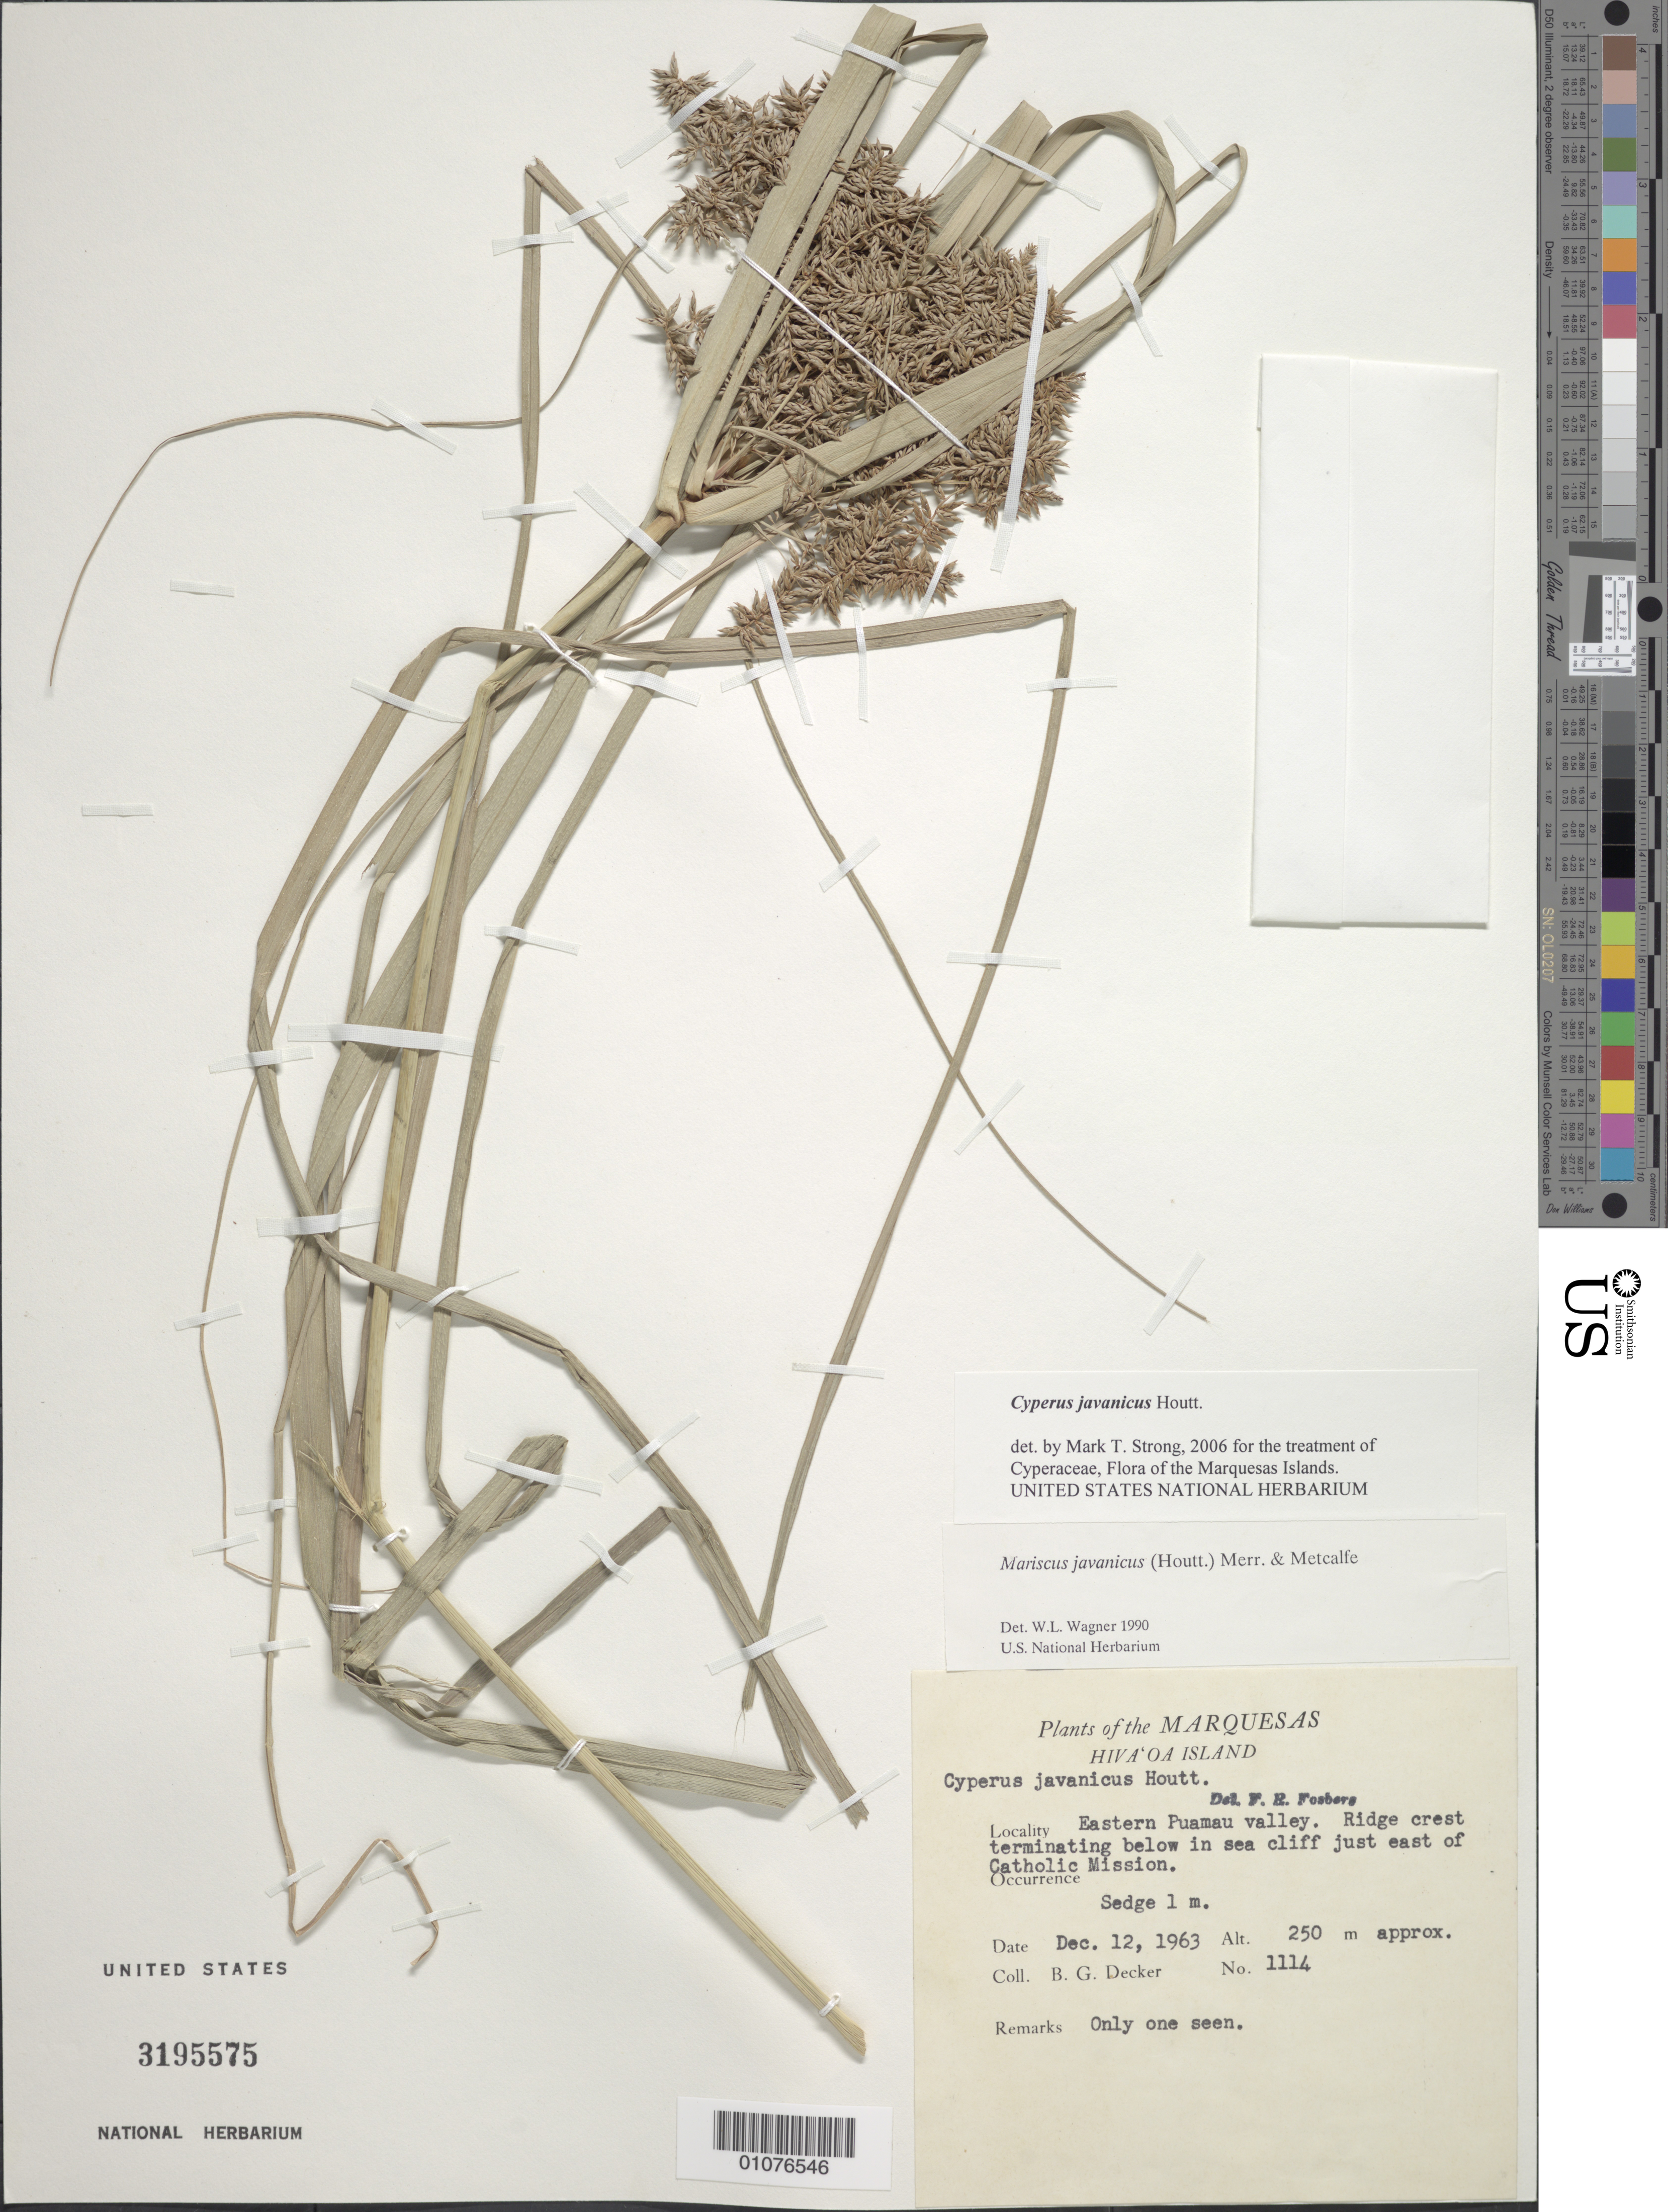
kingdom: Plantae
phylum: Tracheophyta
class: Liliopsida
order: Poales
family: Cyperaceae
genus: Cyperus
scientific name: Cyperus javanicus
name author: Houtt.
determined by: Strong, M. T., (US), Smithsonian Institution - National Museum of Natural History (UNITED STATES)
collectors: B. G. Decker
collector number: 1114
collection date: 1963-12-12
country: French Polynesia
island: Hiva Oa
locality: E Puamau Valley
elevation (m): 250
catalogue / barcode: US 3195575